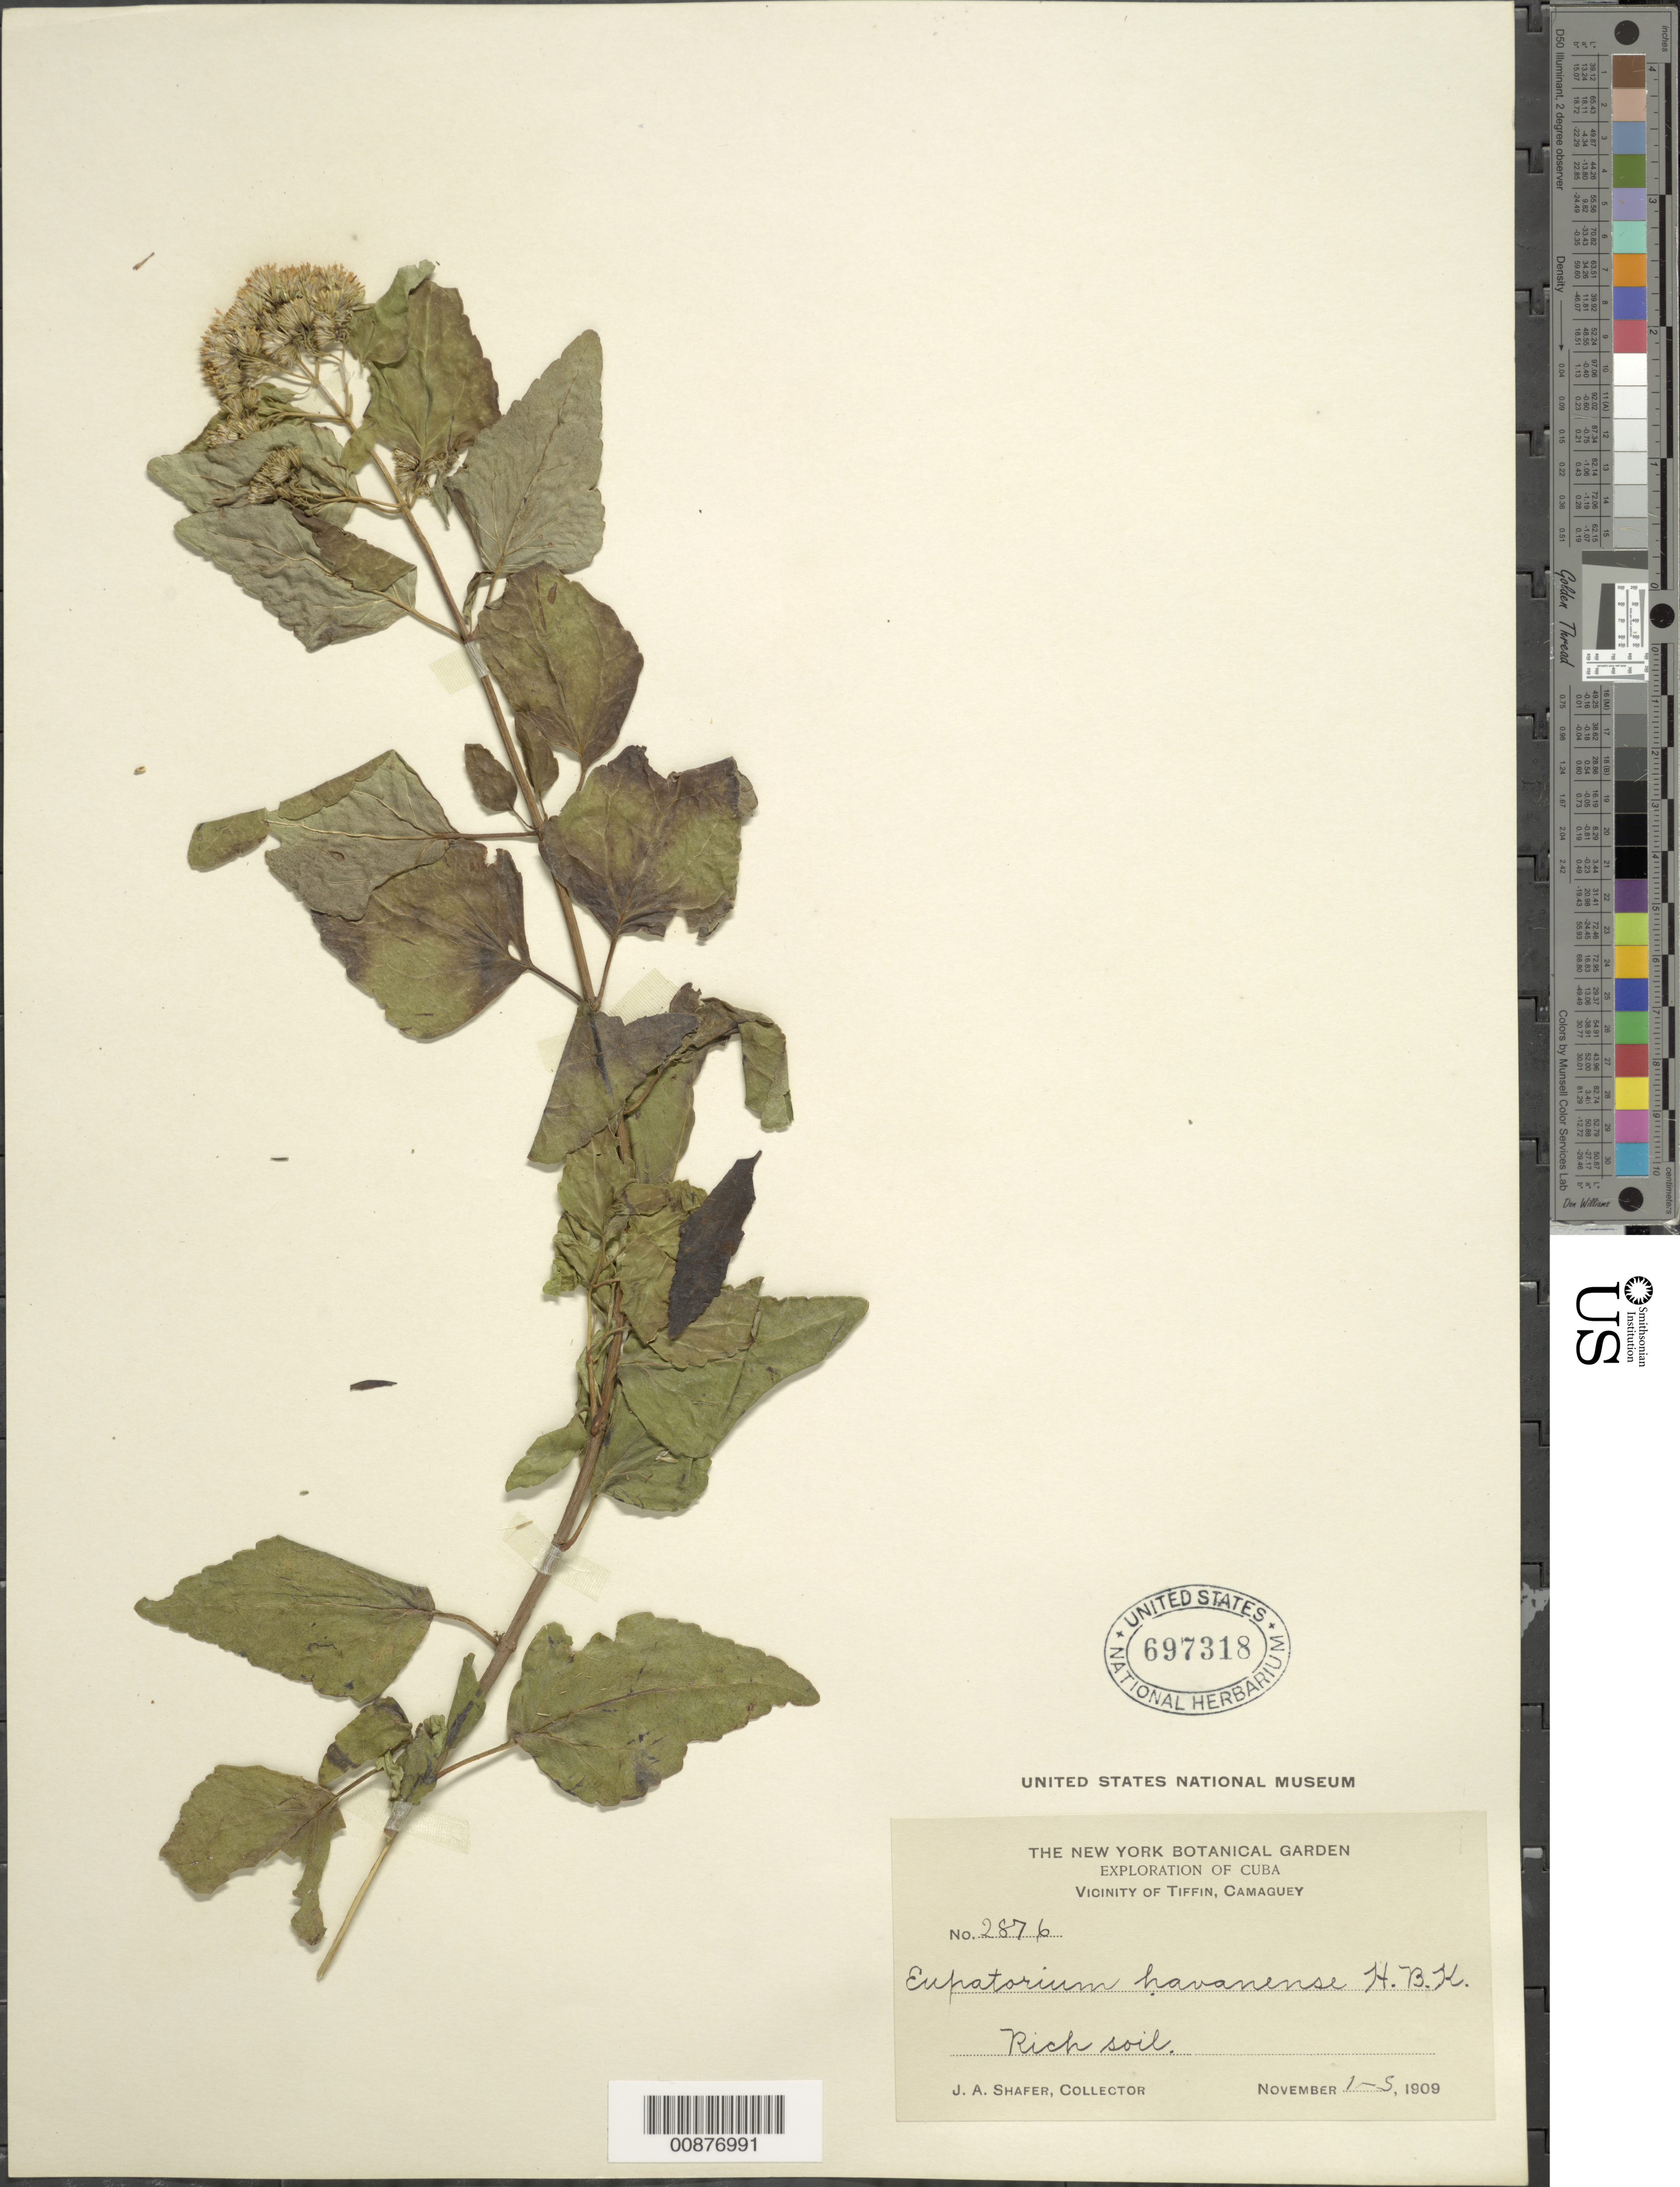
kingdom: Plantae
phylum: Tracheophyta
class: Magnoliopsida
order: Asterales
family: Asteraceae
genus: Ageratina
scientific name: Ageratina havanensis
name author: (Kunth) R.M. King & H. Rob.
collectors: J. A. Shafer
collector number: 2876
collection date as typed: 01 Nov 1909 to 05 Nov 1909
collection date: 1909-11-01/1909-11-05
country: Cuba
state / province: Camaguey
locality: Vicinity of Tiffin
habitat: On rich soil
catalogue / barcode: US 697318